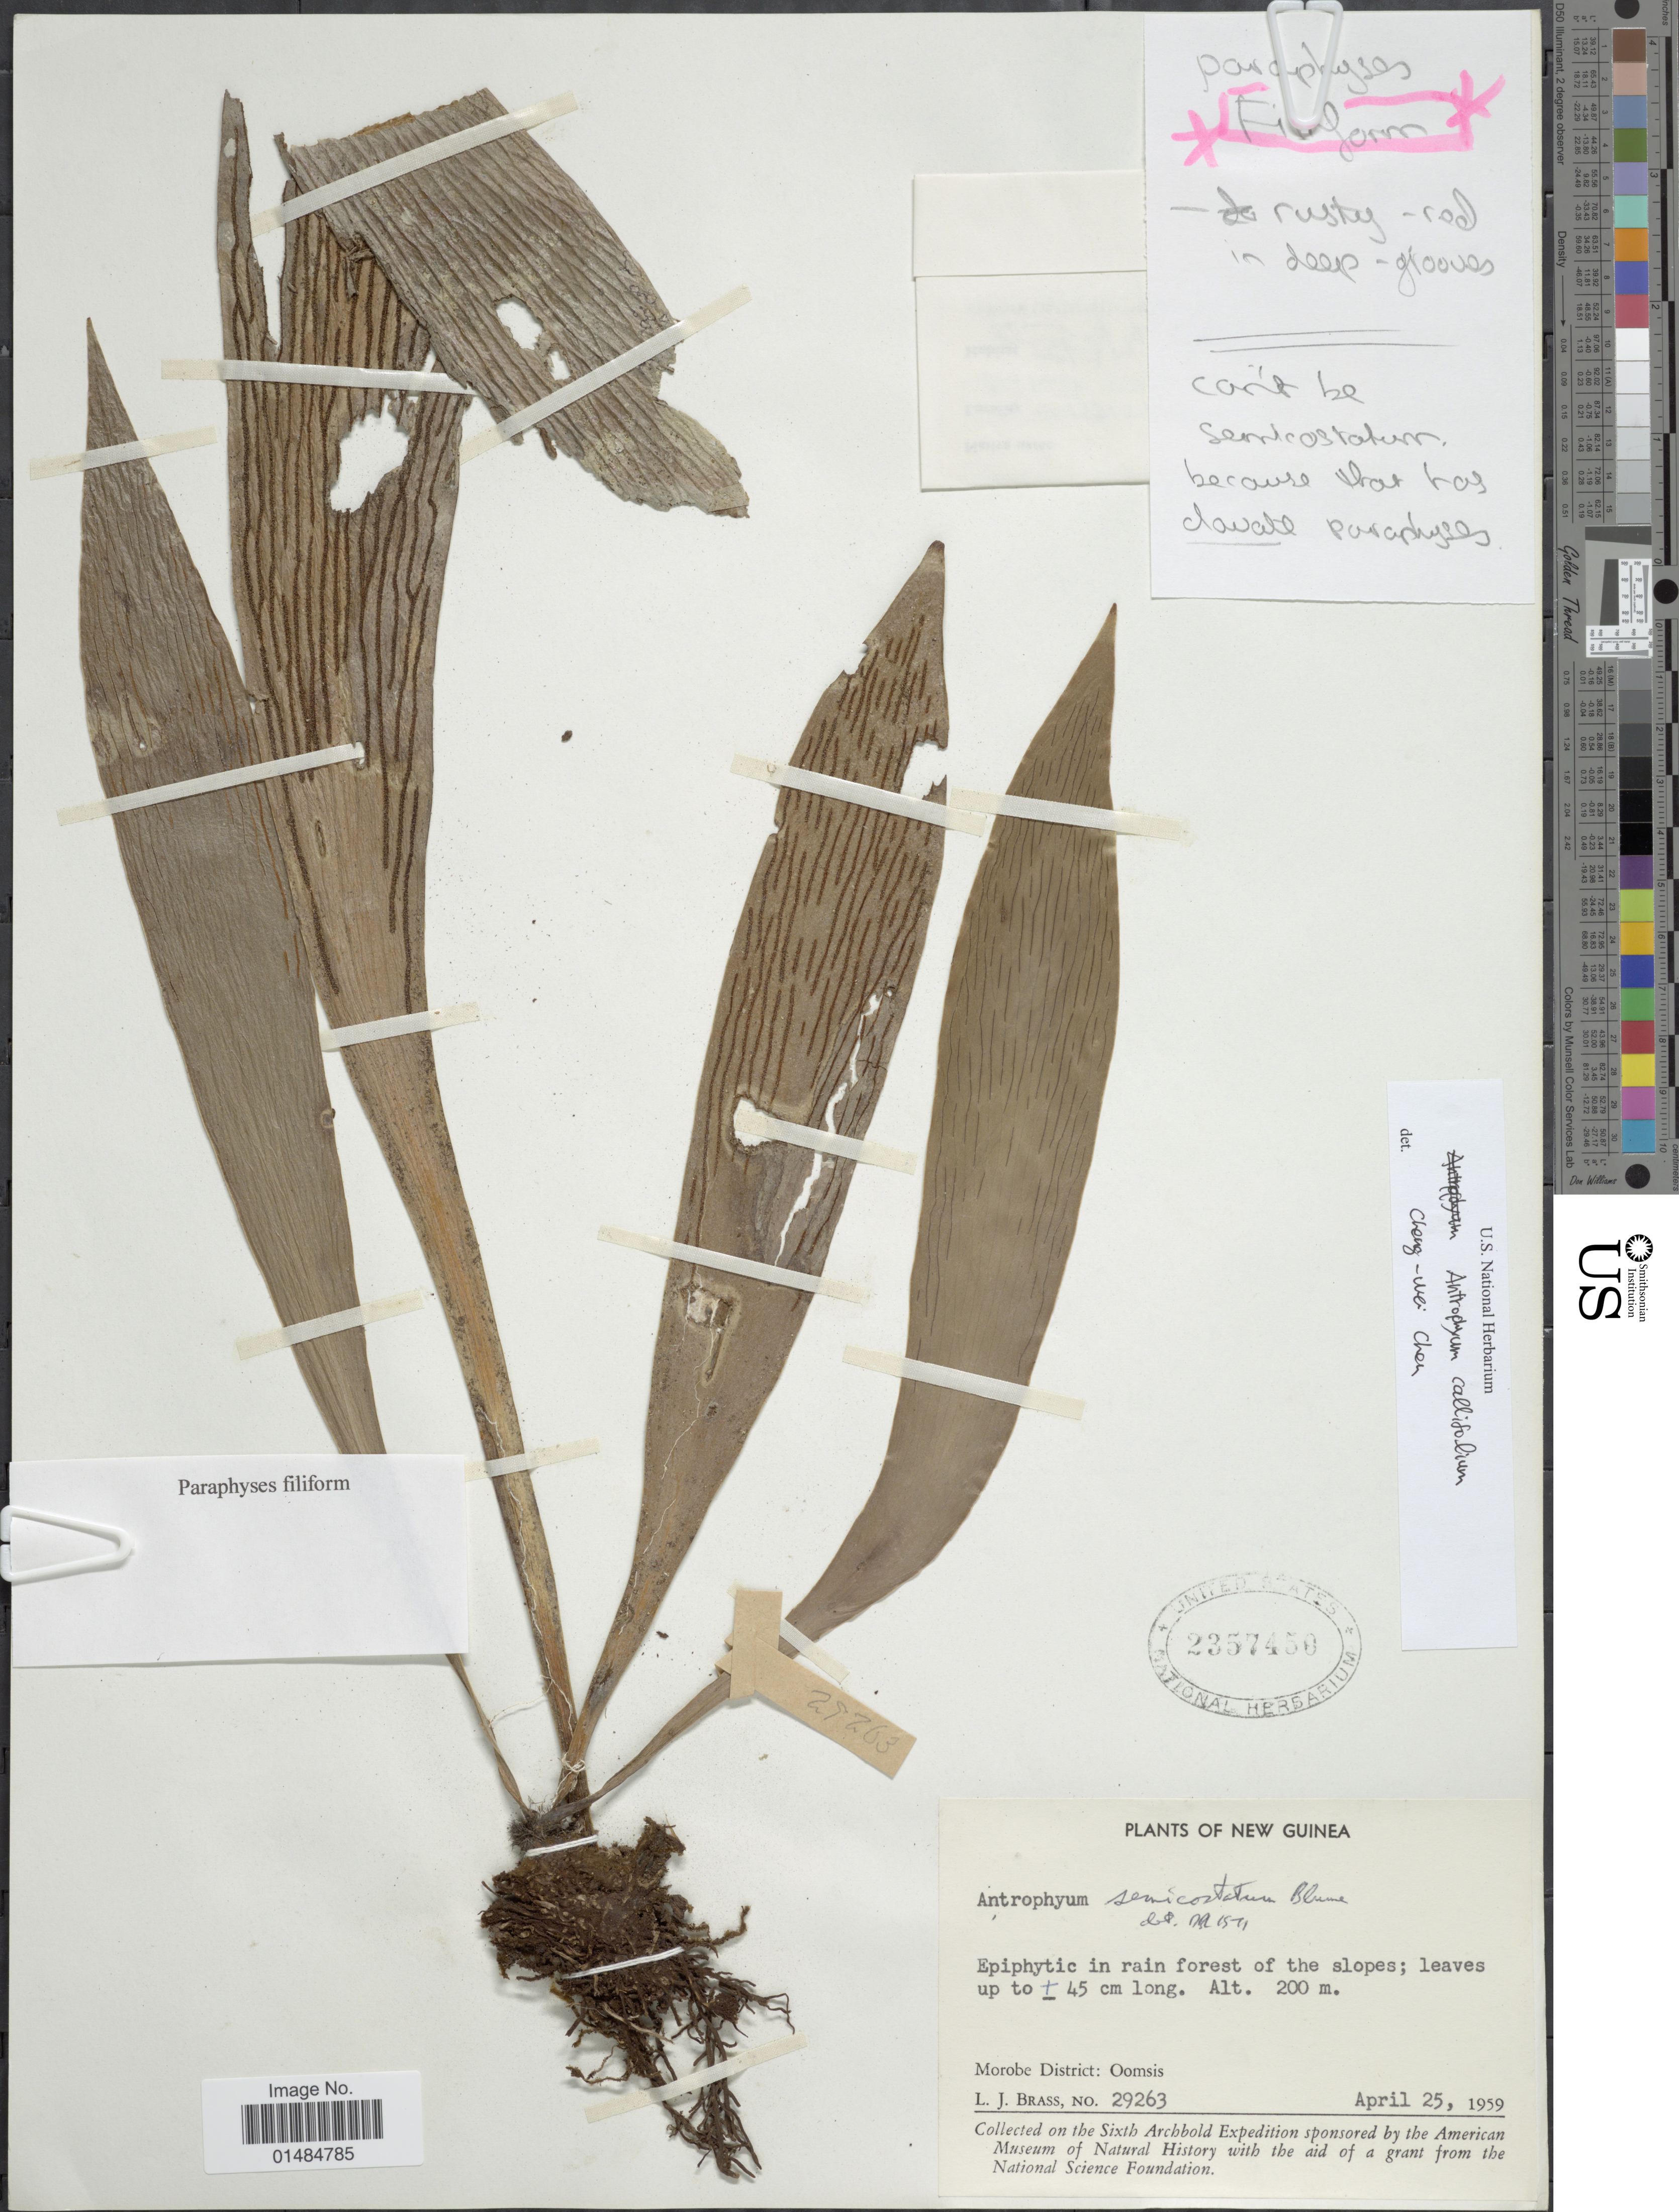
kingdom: Plantae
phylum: Tracheophyta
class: Polypodiopsida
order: Polypodiales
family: Pteridaceae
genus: Antrophyum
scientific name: Antrophyum callifolium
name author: Blume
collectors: L. J. Brass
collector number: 29263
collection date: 1959-04-25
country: Papua New Guinea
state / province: Morobe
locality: Morobe Distrct: Oomsis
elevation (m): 200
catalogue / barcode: US 2357450